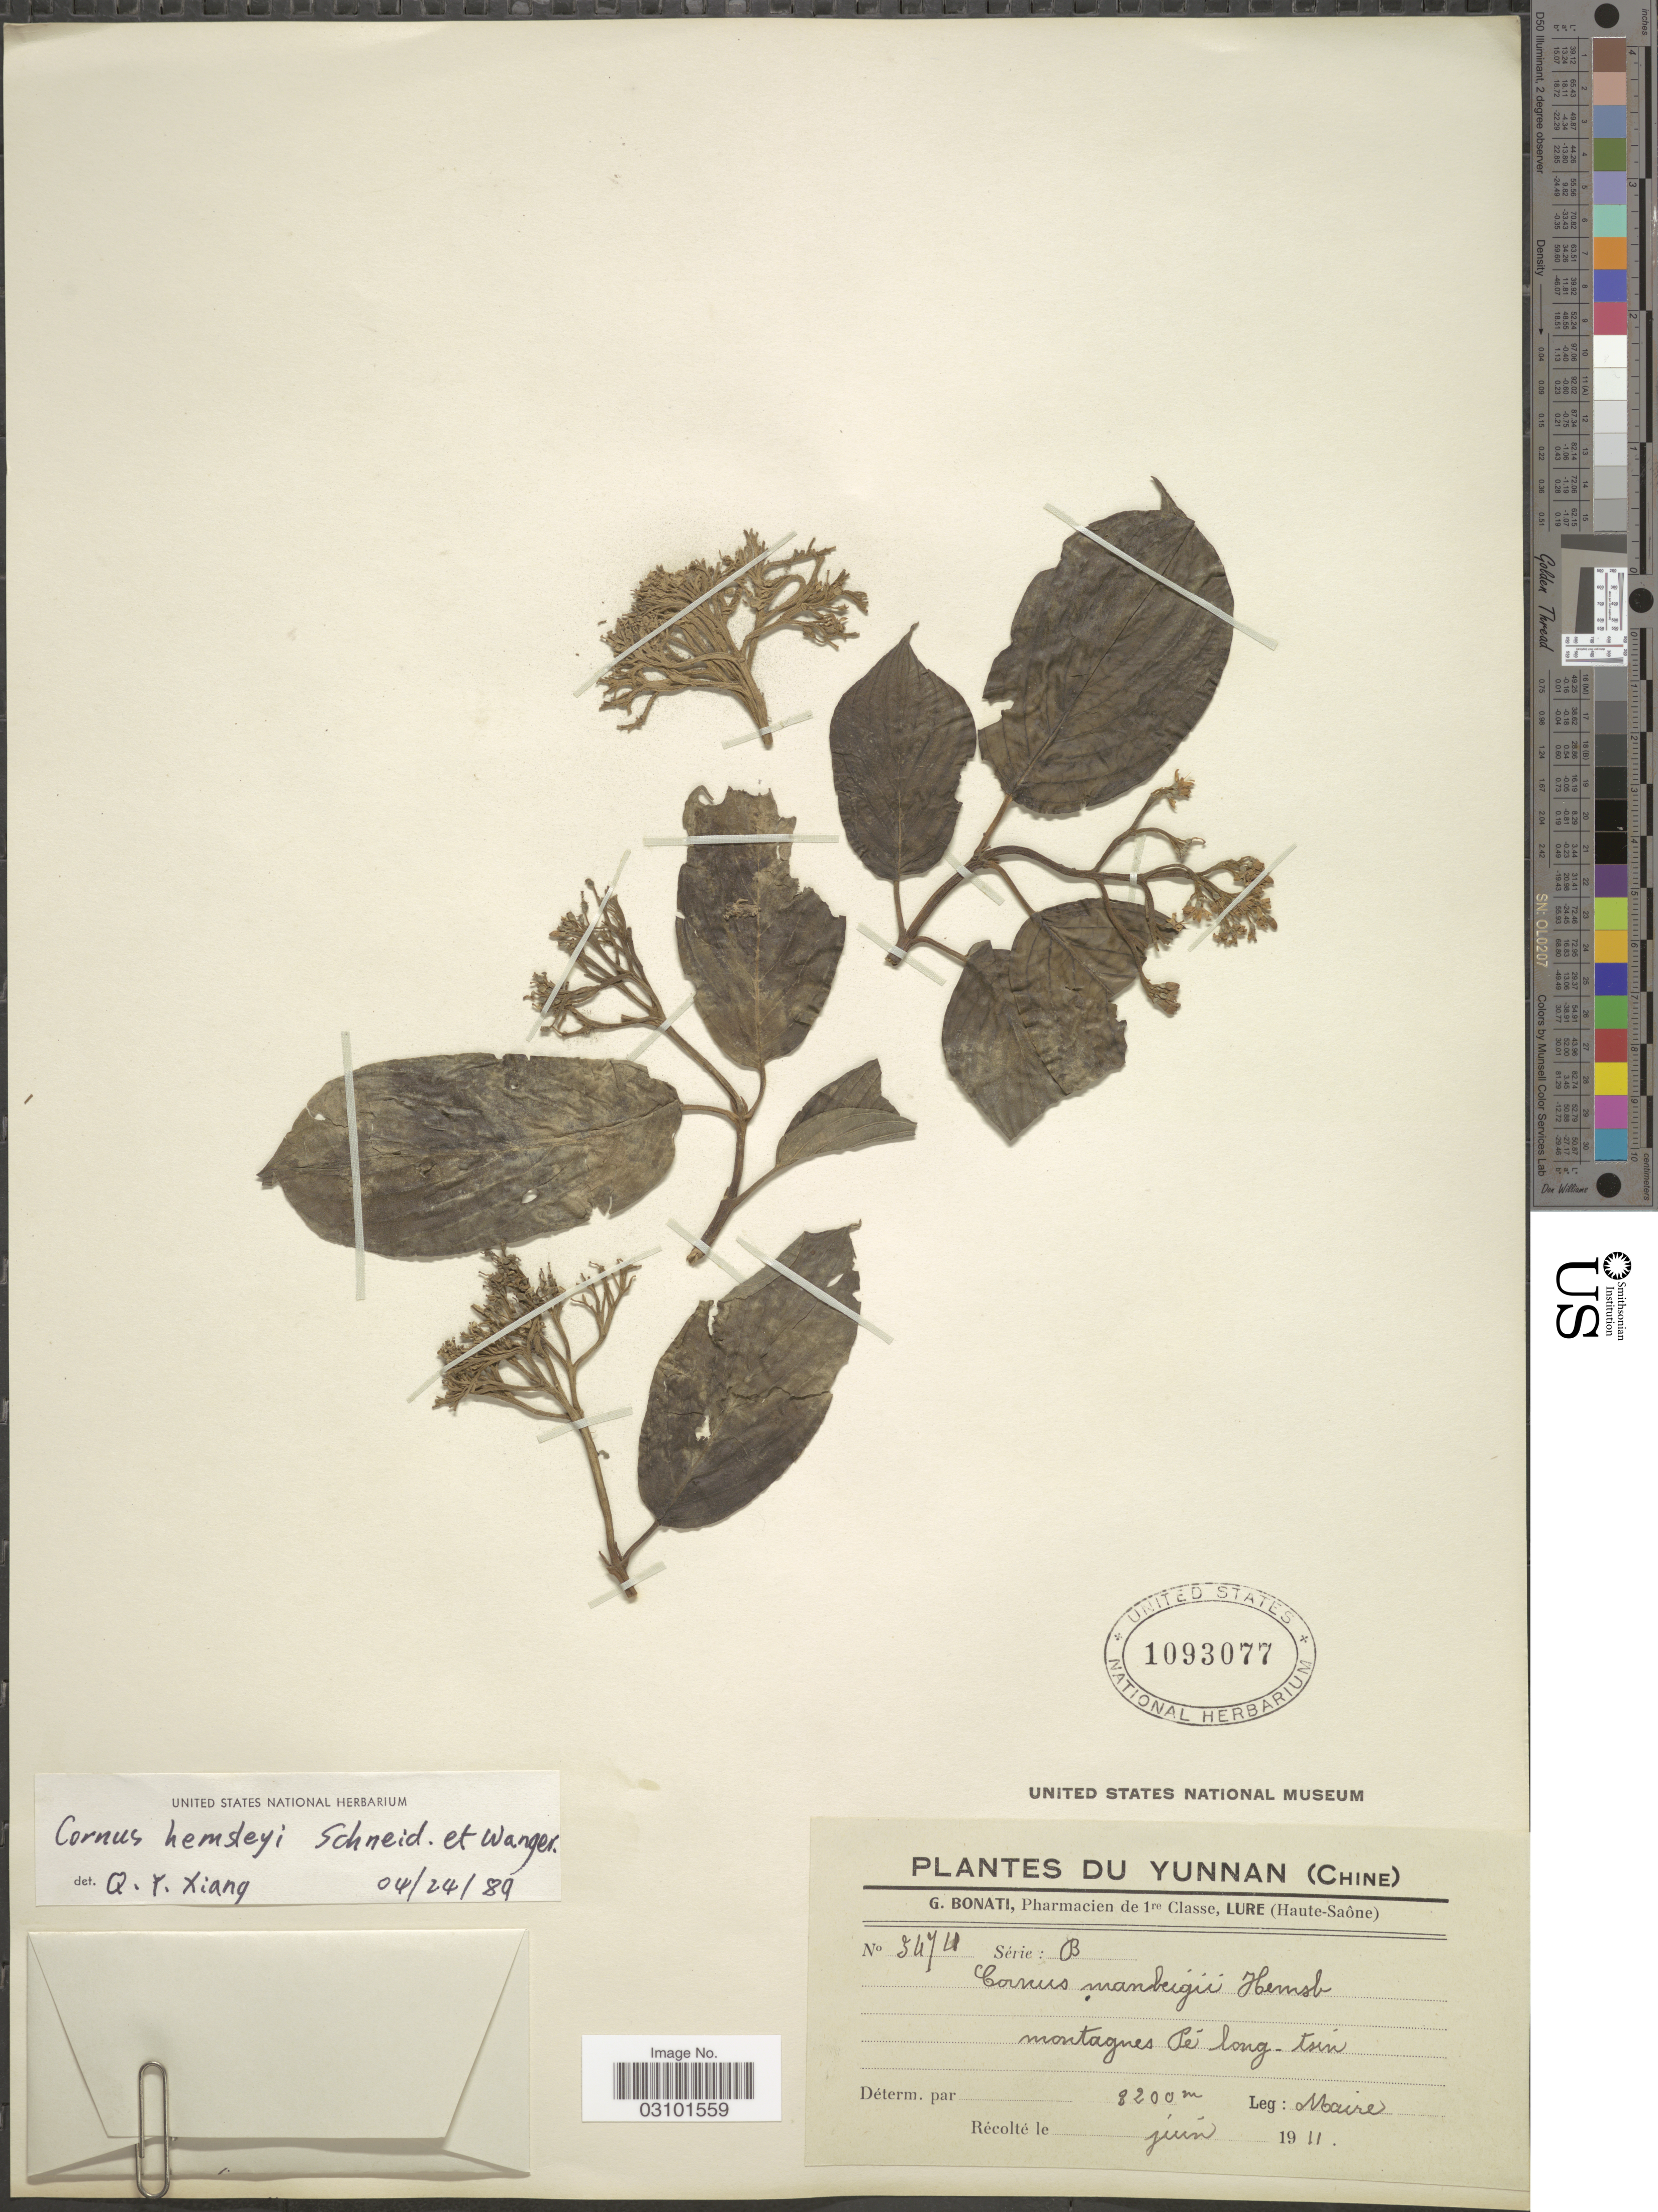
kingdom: Plantae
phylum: Tracheophyta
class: Magnoliopsida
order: Cornales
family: Cornaceae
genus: Cornus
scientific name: Cornus hemsleyi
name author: C.K. Schneid. & Wagnerin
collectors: Maire, --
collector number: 3474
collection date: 1911-06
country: China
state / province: Yunnan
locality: Montagnes Pé long-tsin.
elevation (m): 320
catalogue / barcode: US 1093077